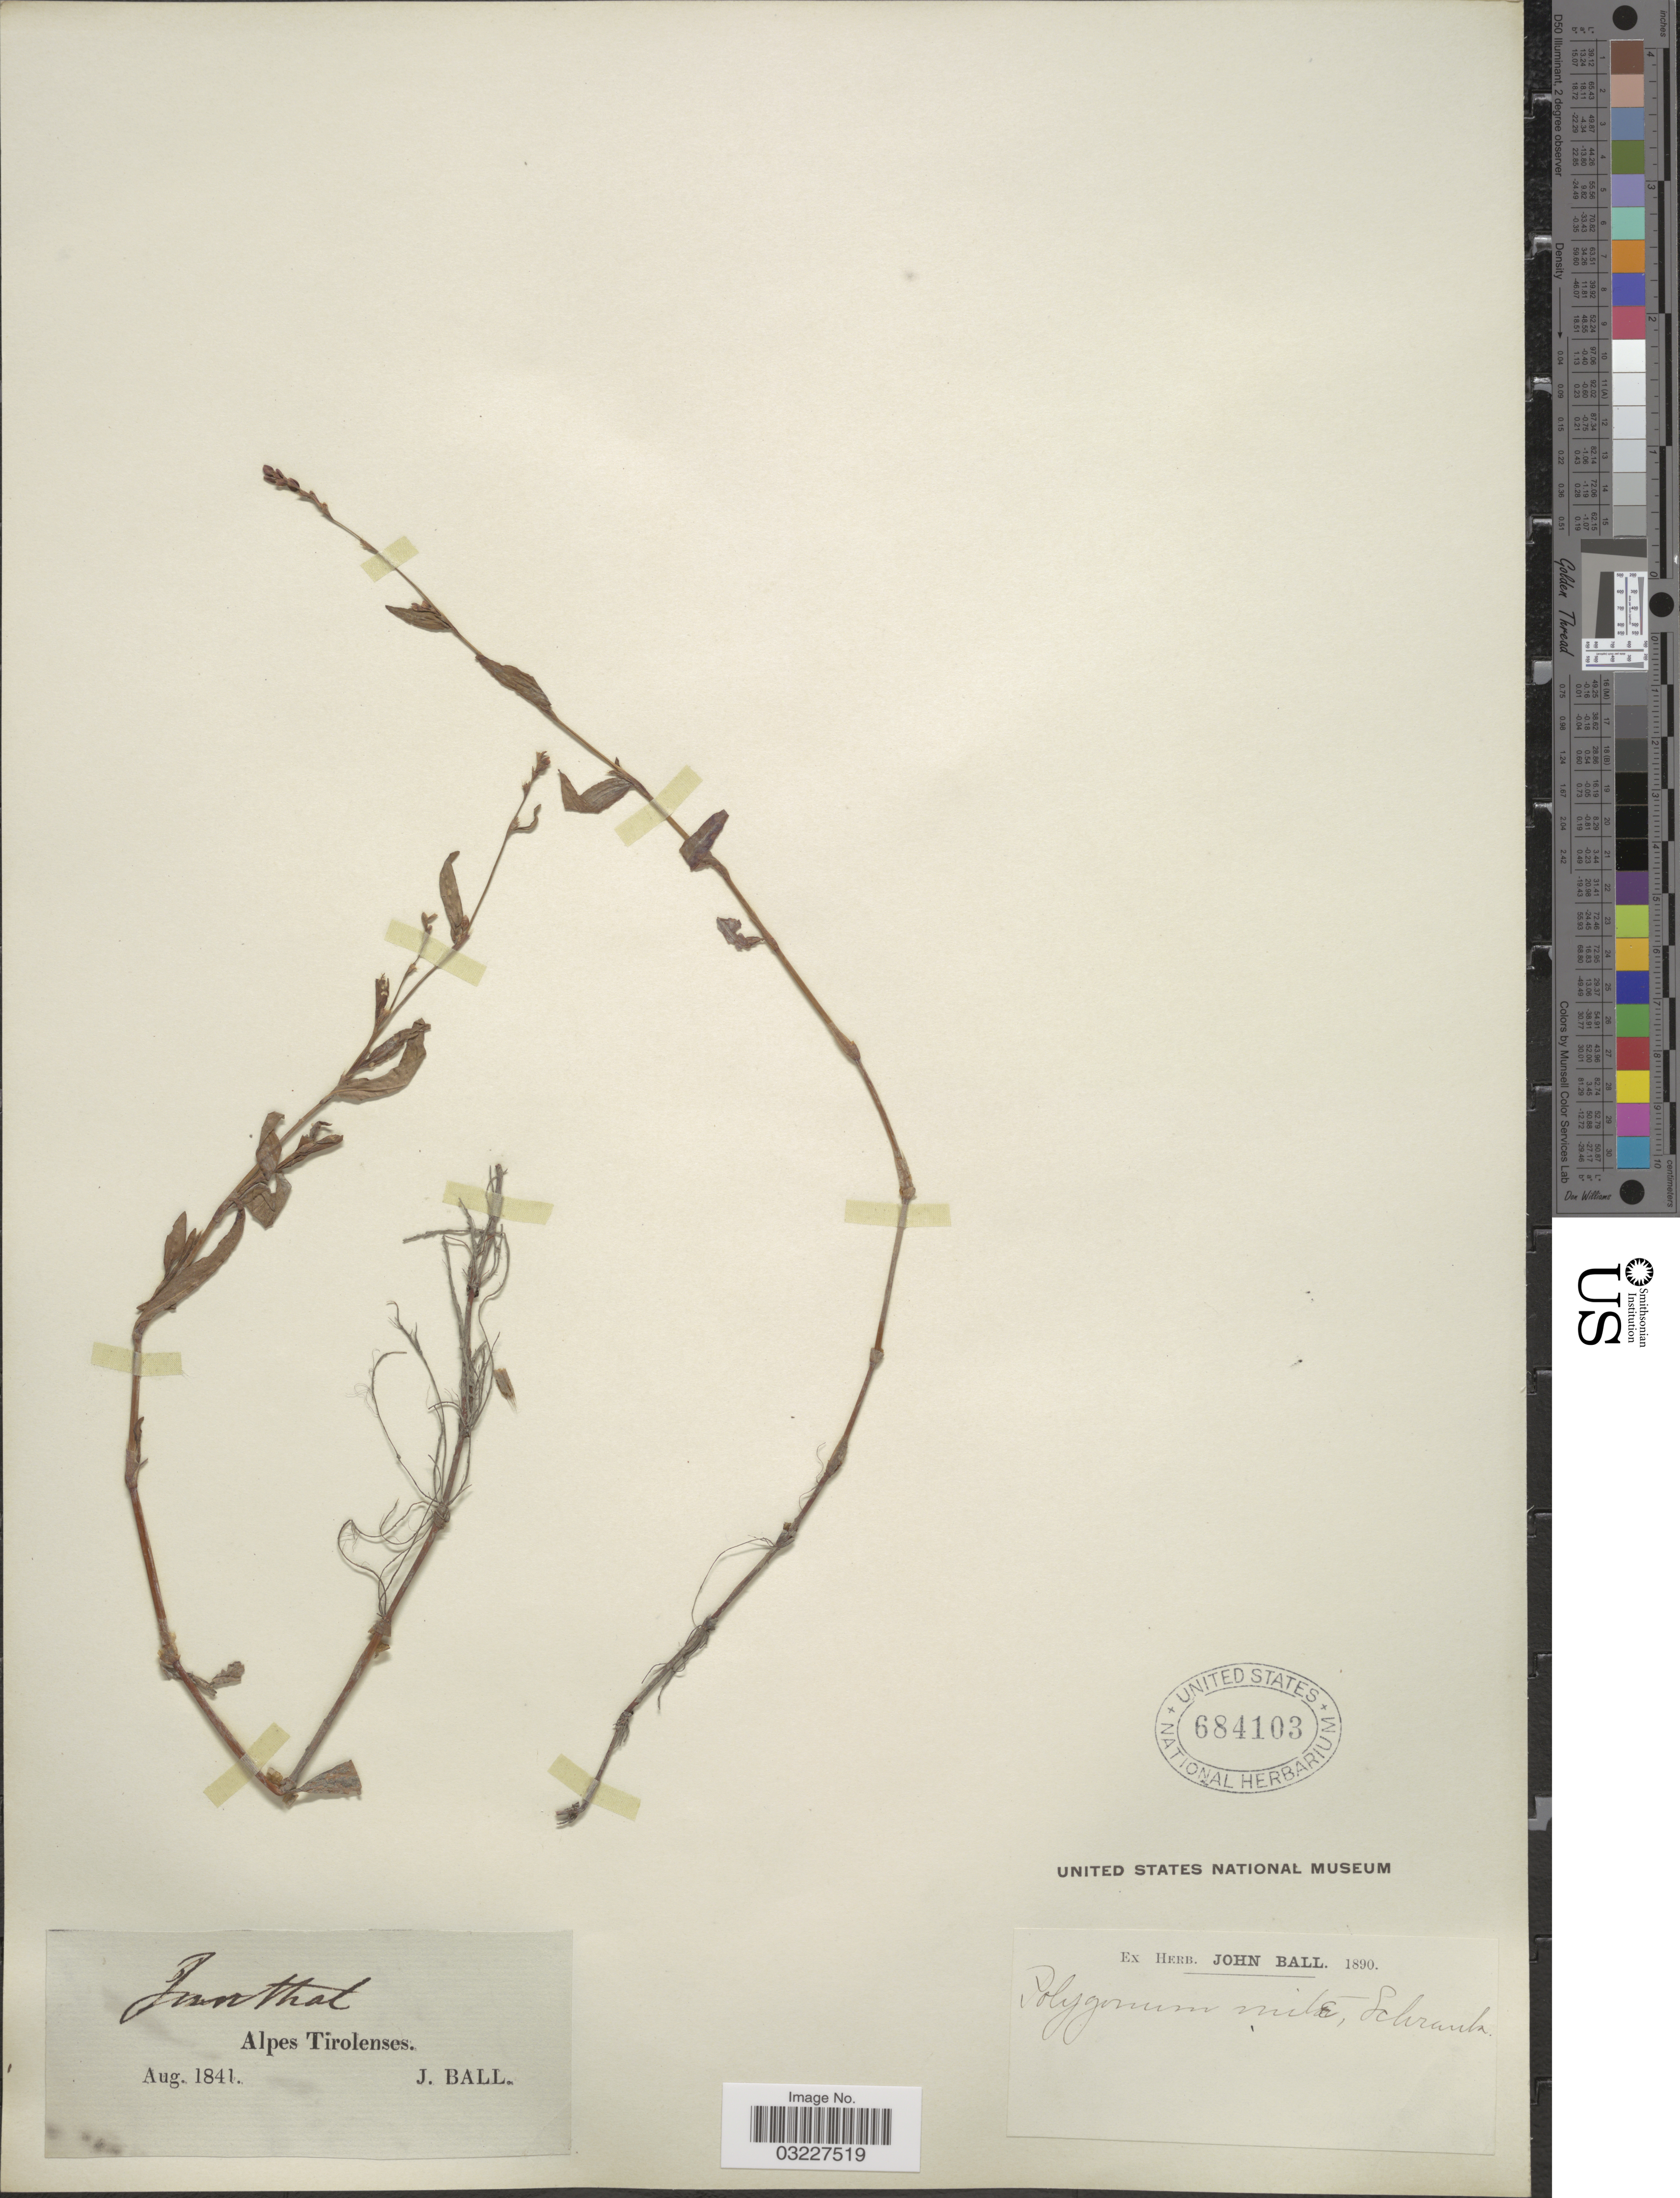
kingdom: Plantae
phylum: Tracheophyta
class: Magnoliopsida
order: Caryophyllales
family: Polygonaceae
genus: Polygonum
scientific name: Polygonum mite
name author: Schrank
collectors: J. Ball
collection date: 1841-08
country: Austria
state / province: Tirol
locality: Alpes Tirolenses.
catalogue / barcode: US 684103